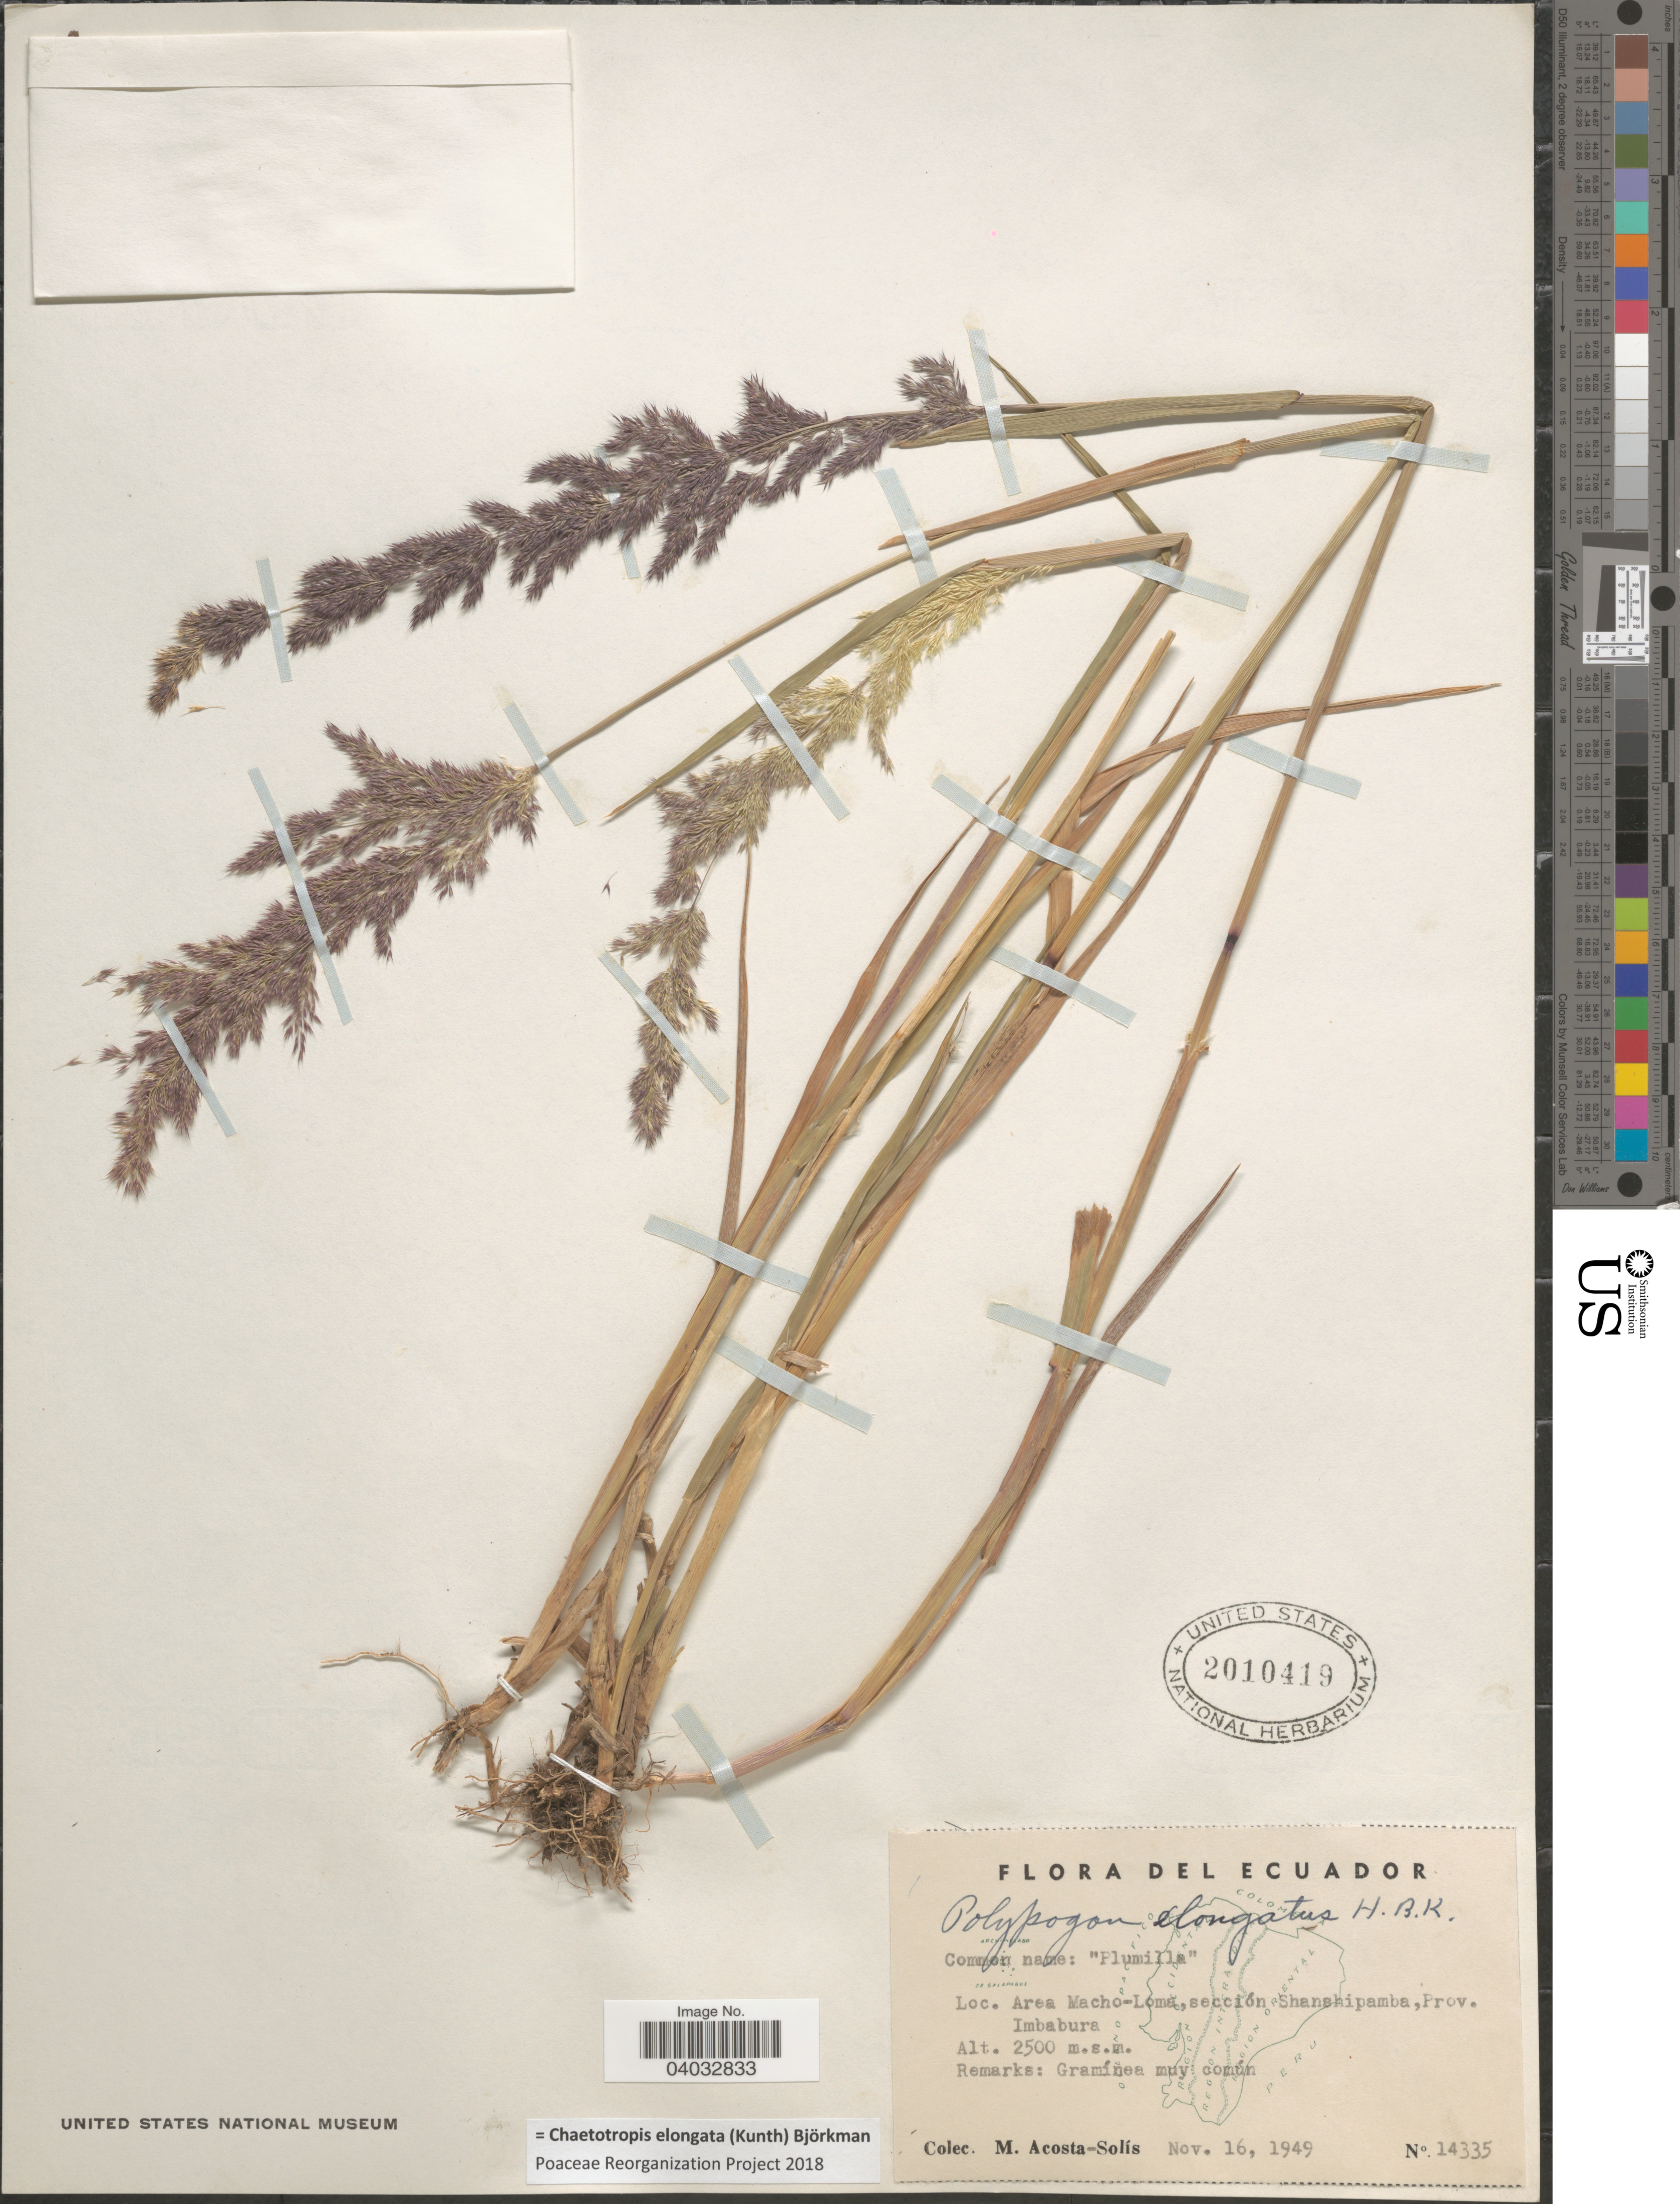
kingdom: Plantae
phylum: Tracheophyta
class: Liliopsida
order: Poales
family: Poaceae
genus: Chaetotropis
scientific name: Chaetotropis elongata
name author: (Kunth) Björkman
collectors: M. Acosta Solis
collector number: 14335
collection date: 1949-11-16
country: Ecuador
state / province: Imbabura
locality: Area Macho-Loma, sección Shanshipamba.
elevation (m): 2500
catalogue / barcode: US 2010419